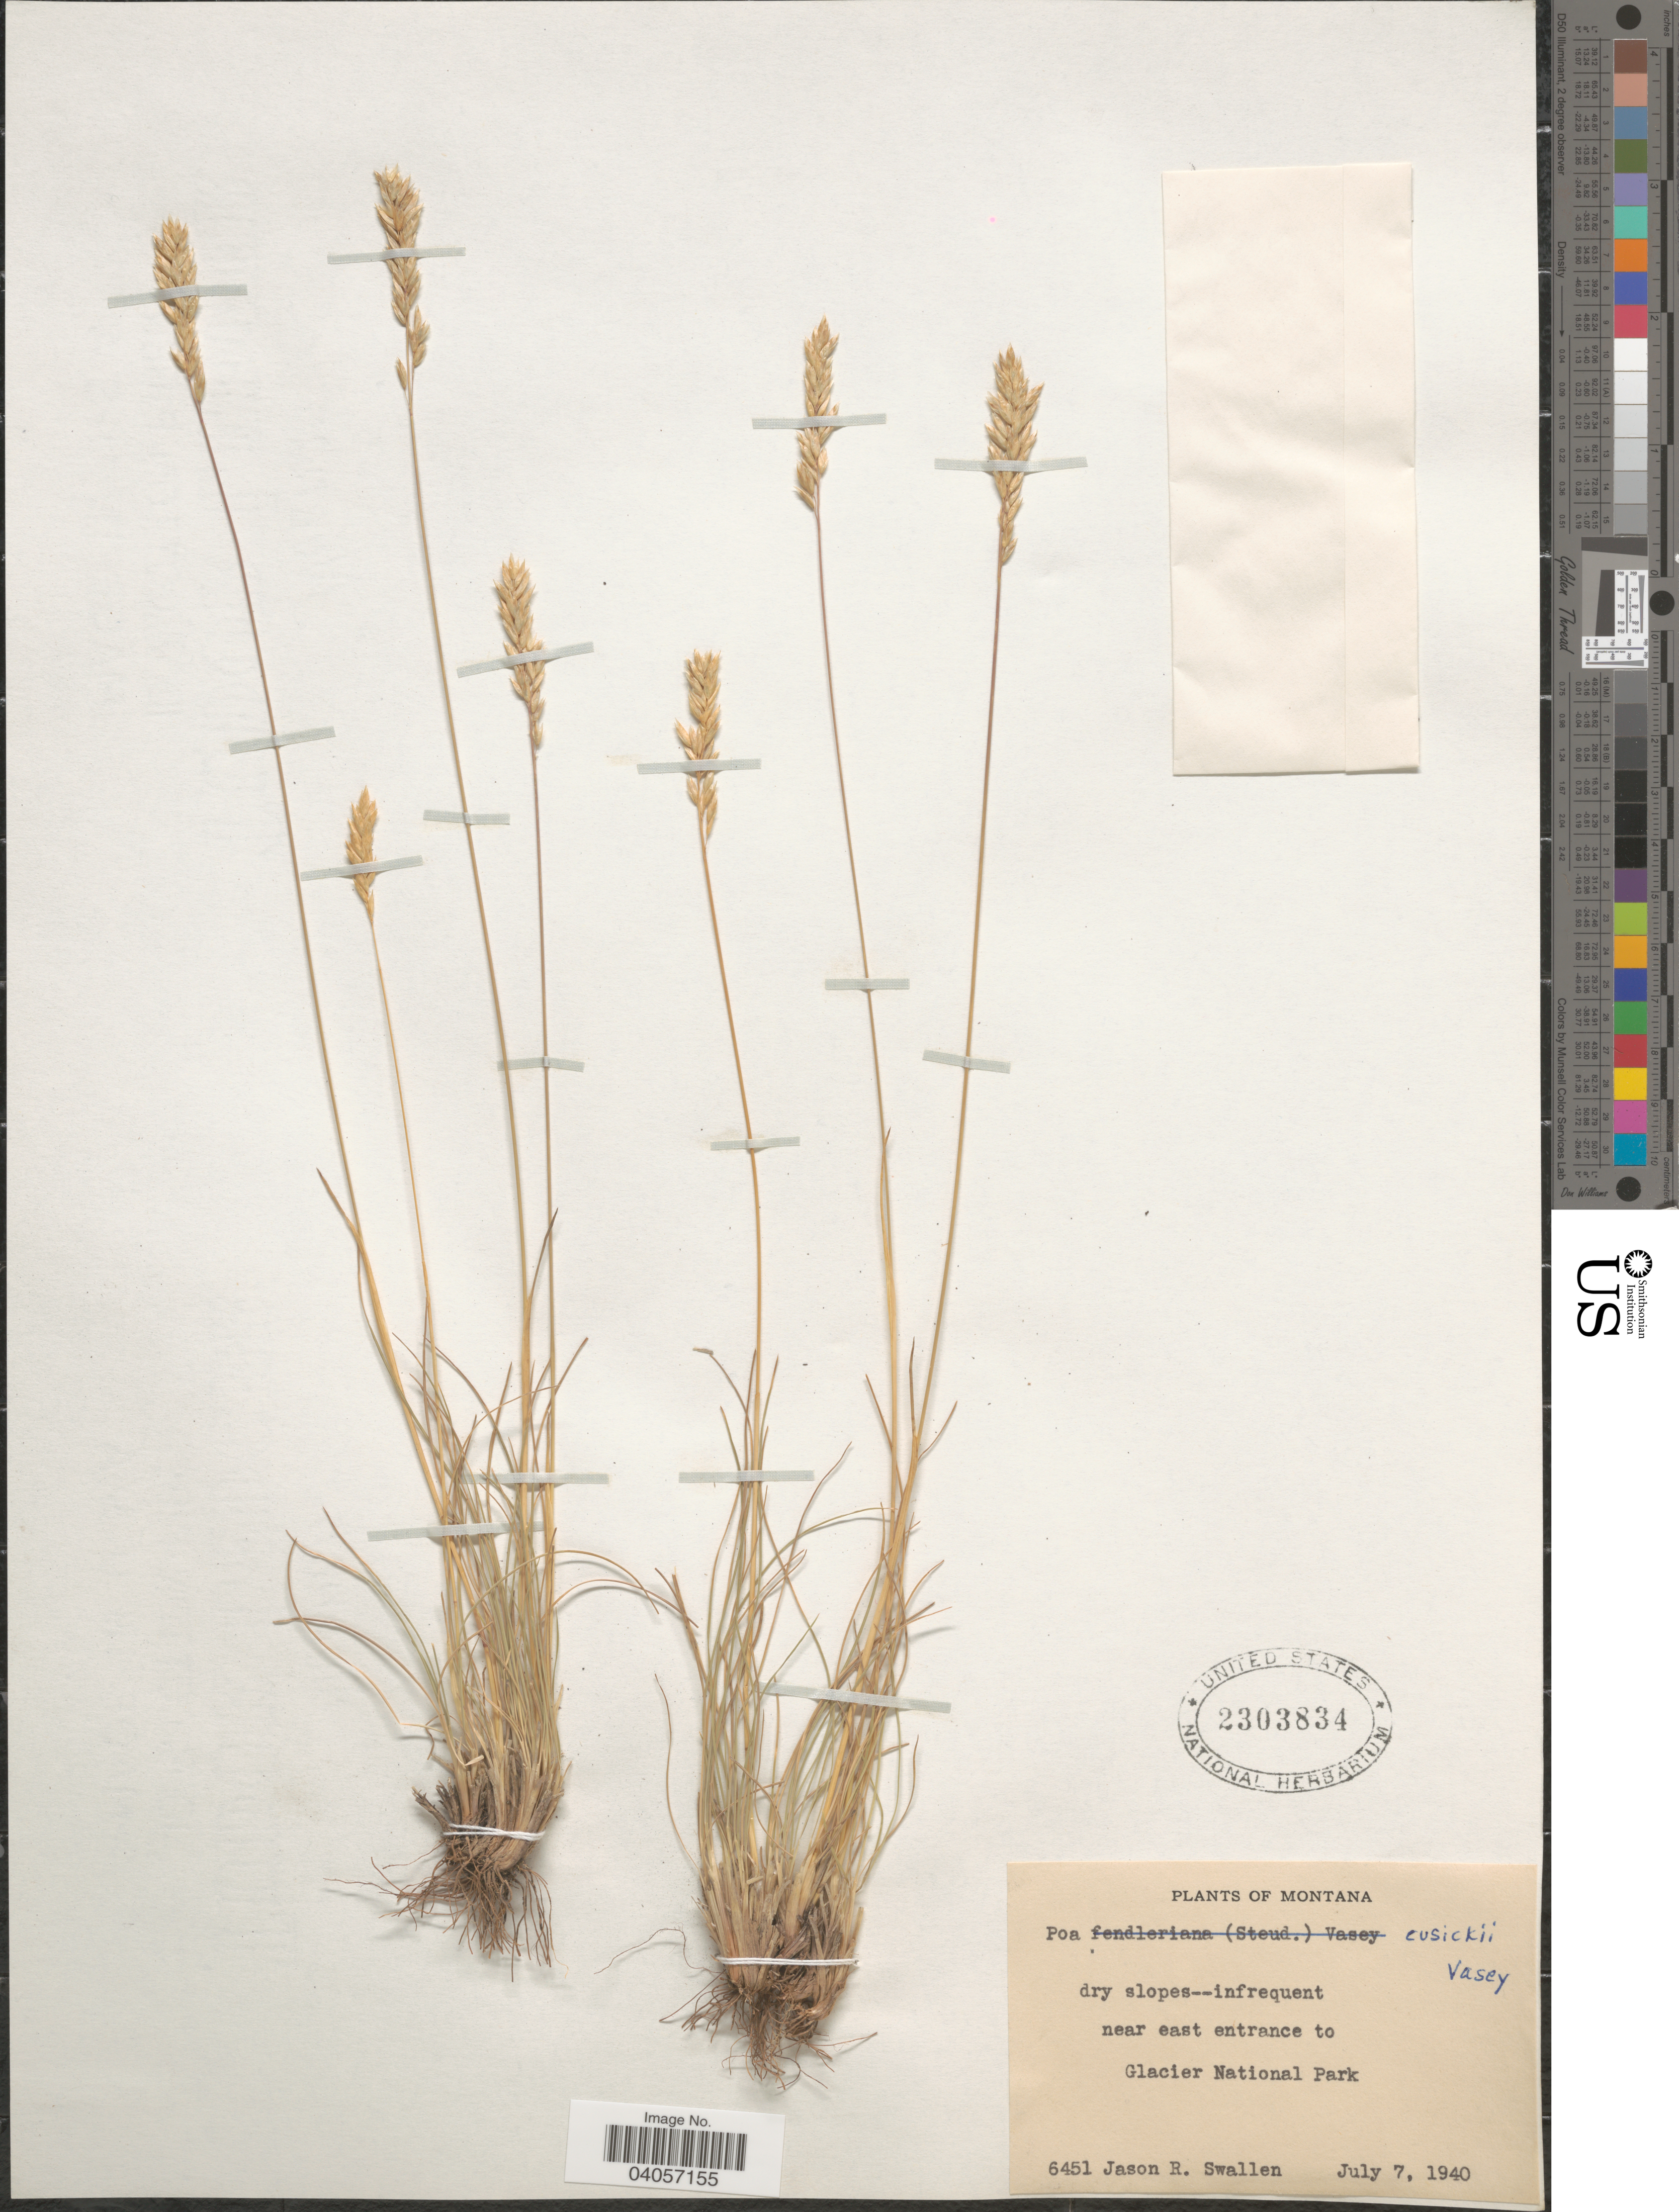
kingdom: Plantae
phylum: Tracheophyta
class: Liliopsida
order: Poales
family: Poaceae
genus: Poa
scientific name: Poa cusickii subsp. pallida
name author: Soreng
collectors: J. R. Swallen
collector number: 6451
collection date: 1940-07-07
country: United States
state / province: Montana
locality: Dry slopes -- infrequent near east entrance to Glacier National Park.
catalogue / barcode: US 2303834